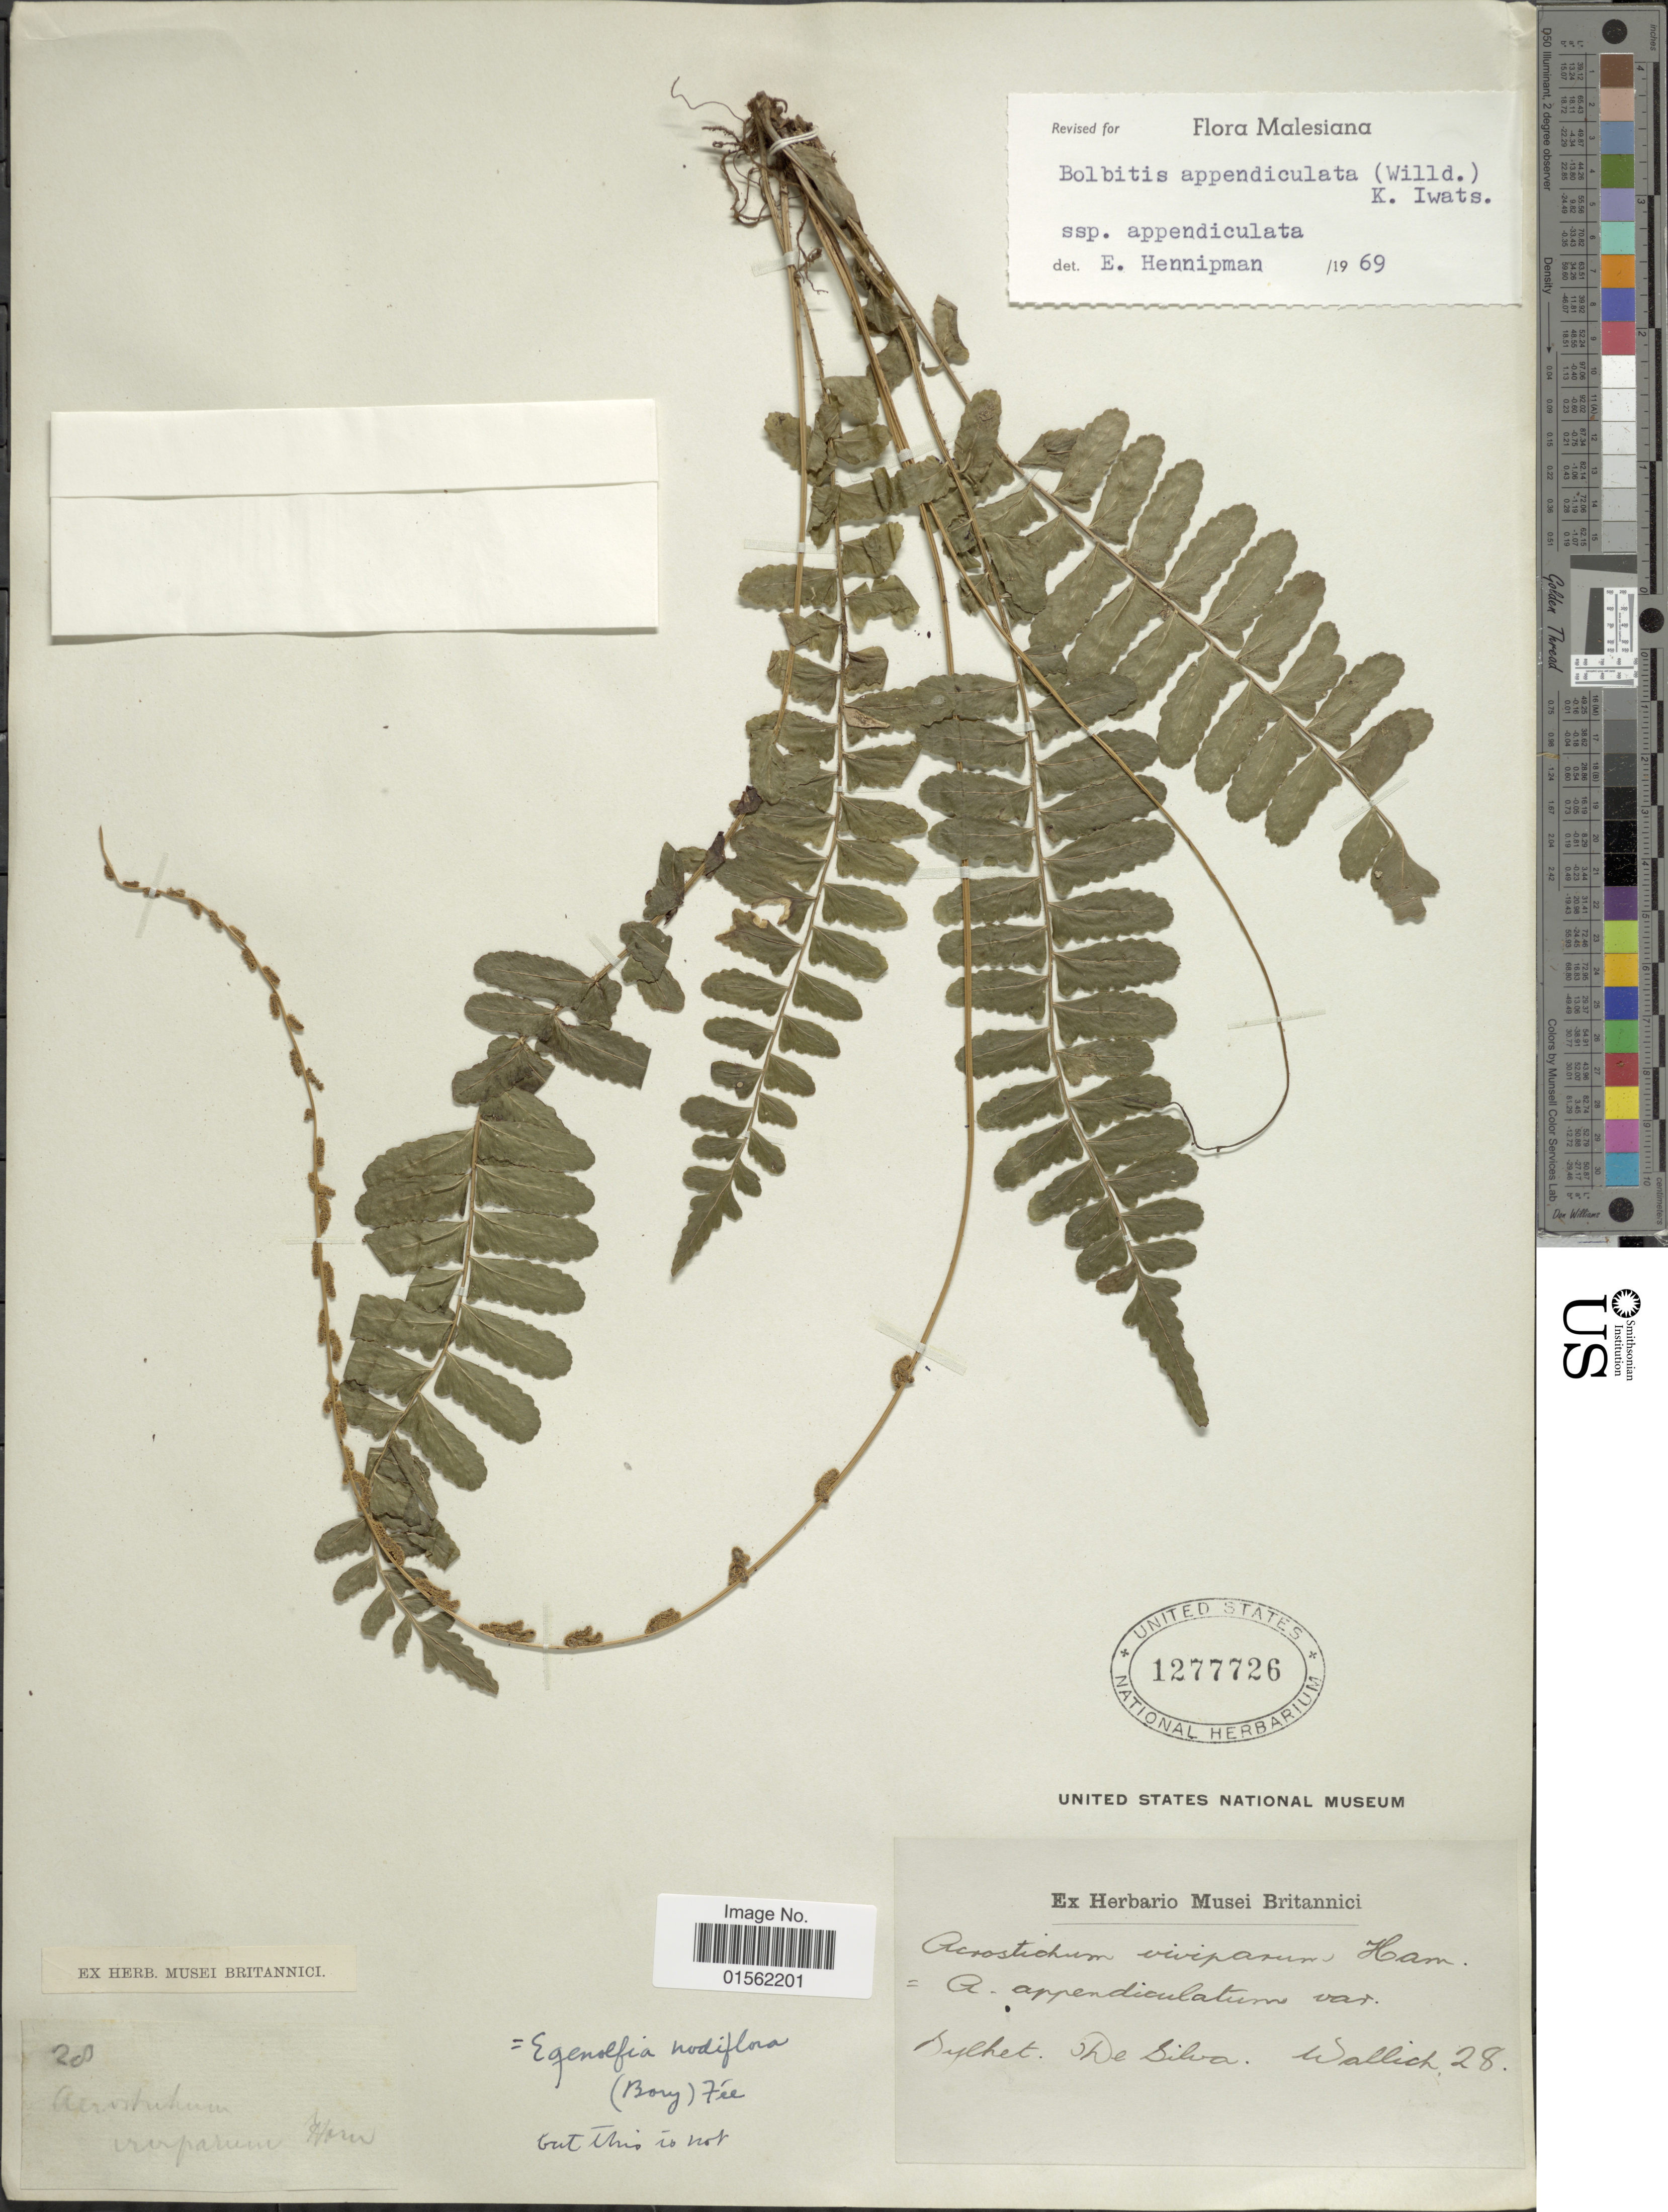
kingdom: Plantae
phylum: Tracheophyta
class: Polypodiopsida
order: Polypodiales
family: Dryopteridaceae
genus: Bolbitis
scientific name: Bolbitis appendiculata var. appendiculata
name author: (Willd.) K. Iwats.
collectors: -- Wallich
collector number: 28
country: Bangladesh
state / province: Sylhet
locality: De Silva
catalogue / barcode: US 1277726